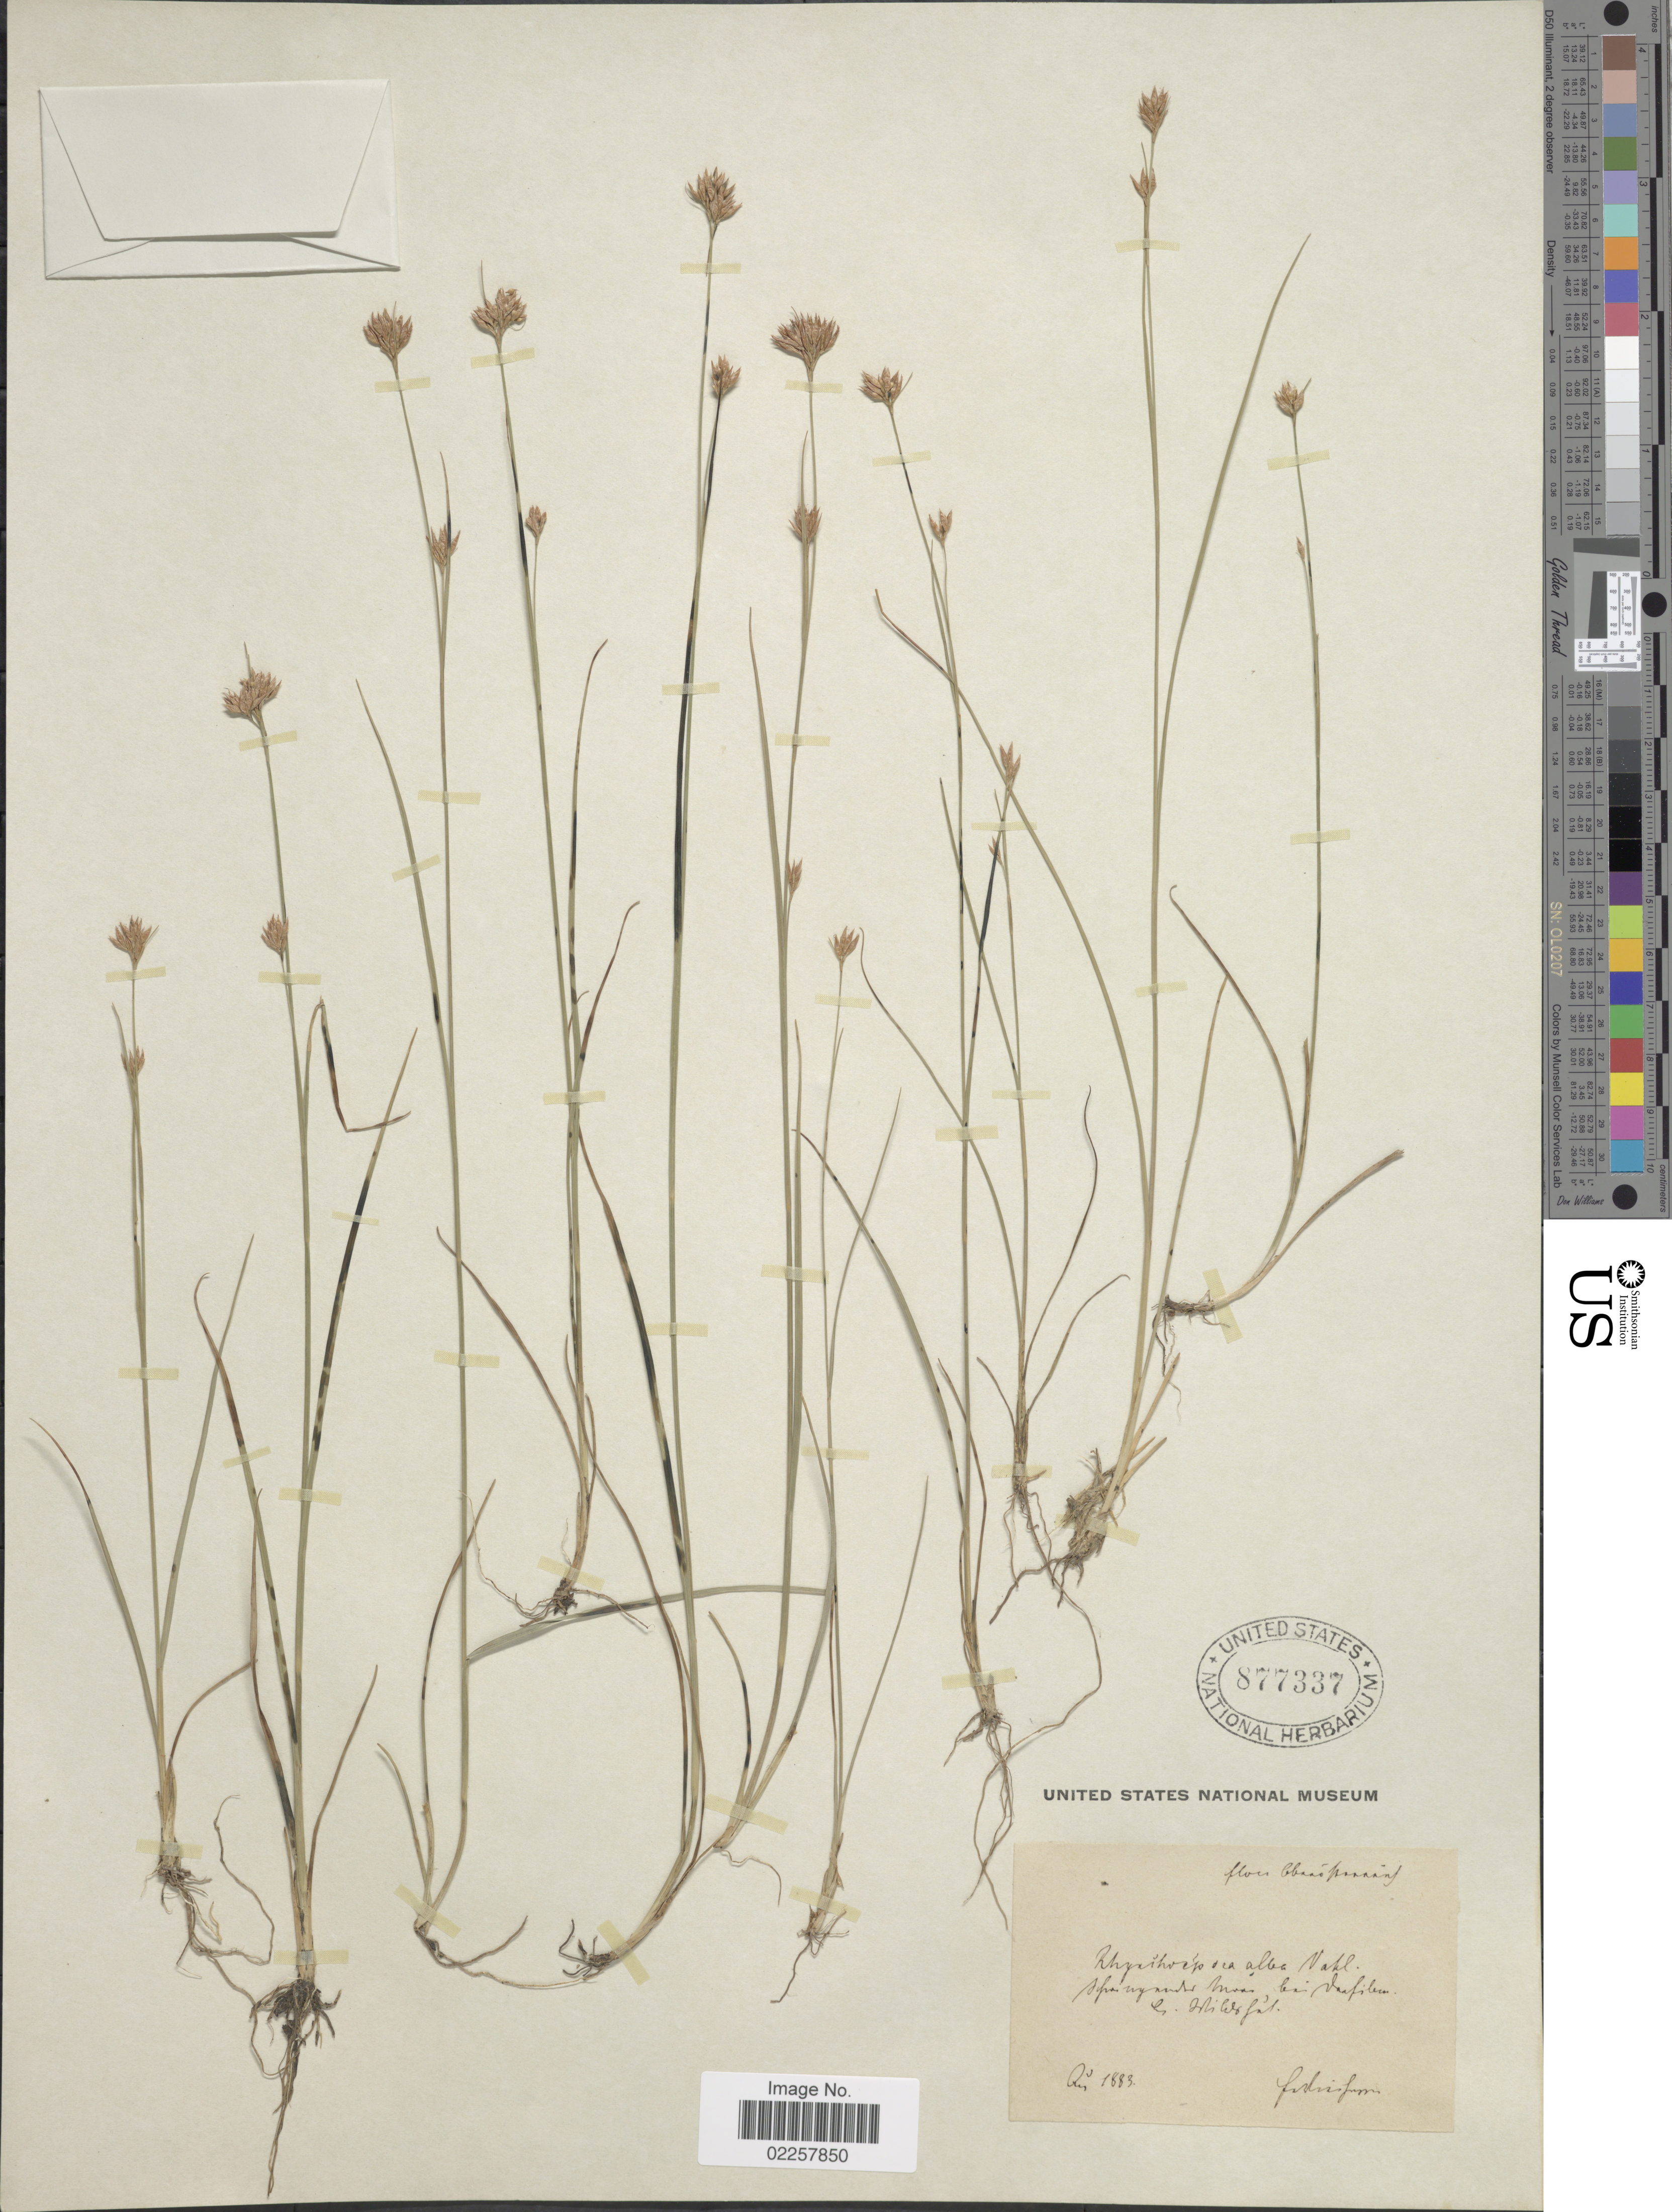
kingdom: Plantae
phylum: Tracheophyta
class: Liliopsida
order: Poales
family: Cyperaceae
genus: Rhynchospora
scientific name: Rhynchospora alba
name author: (L.) Vahl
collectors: F. Vierhapper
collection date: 1883-08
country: Austria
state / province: Oberosterreich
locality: Flora Oberösterreich, Schwingendes Moor bei Dorfibm,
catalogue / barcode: US 877337